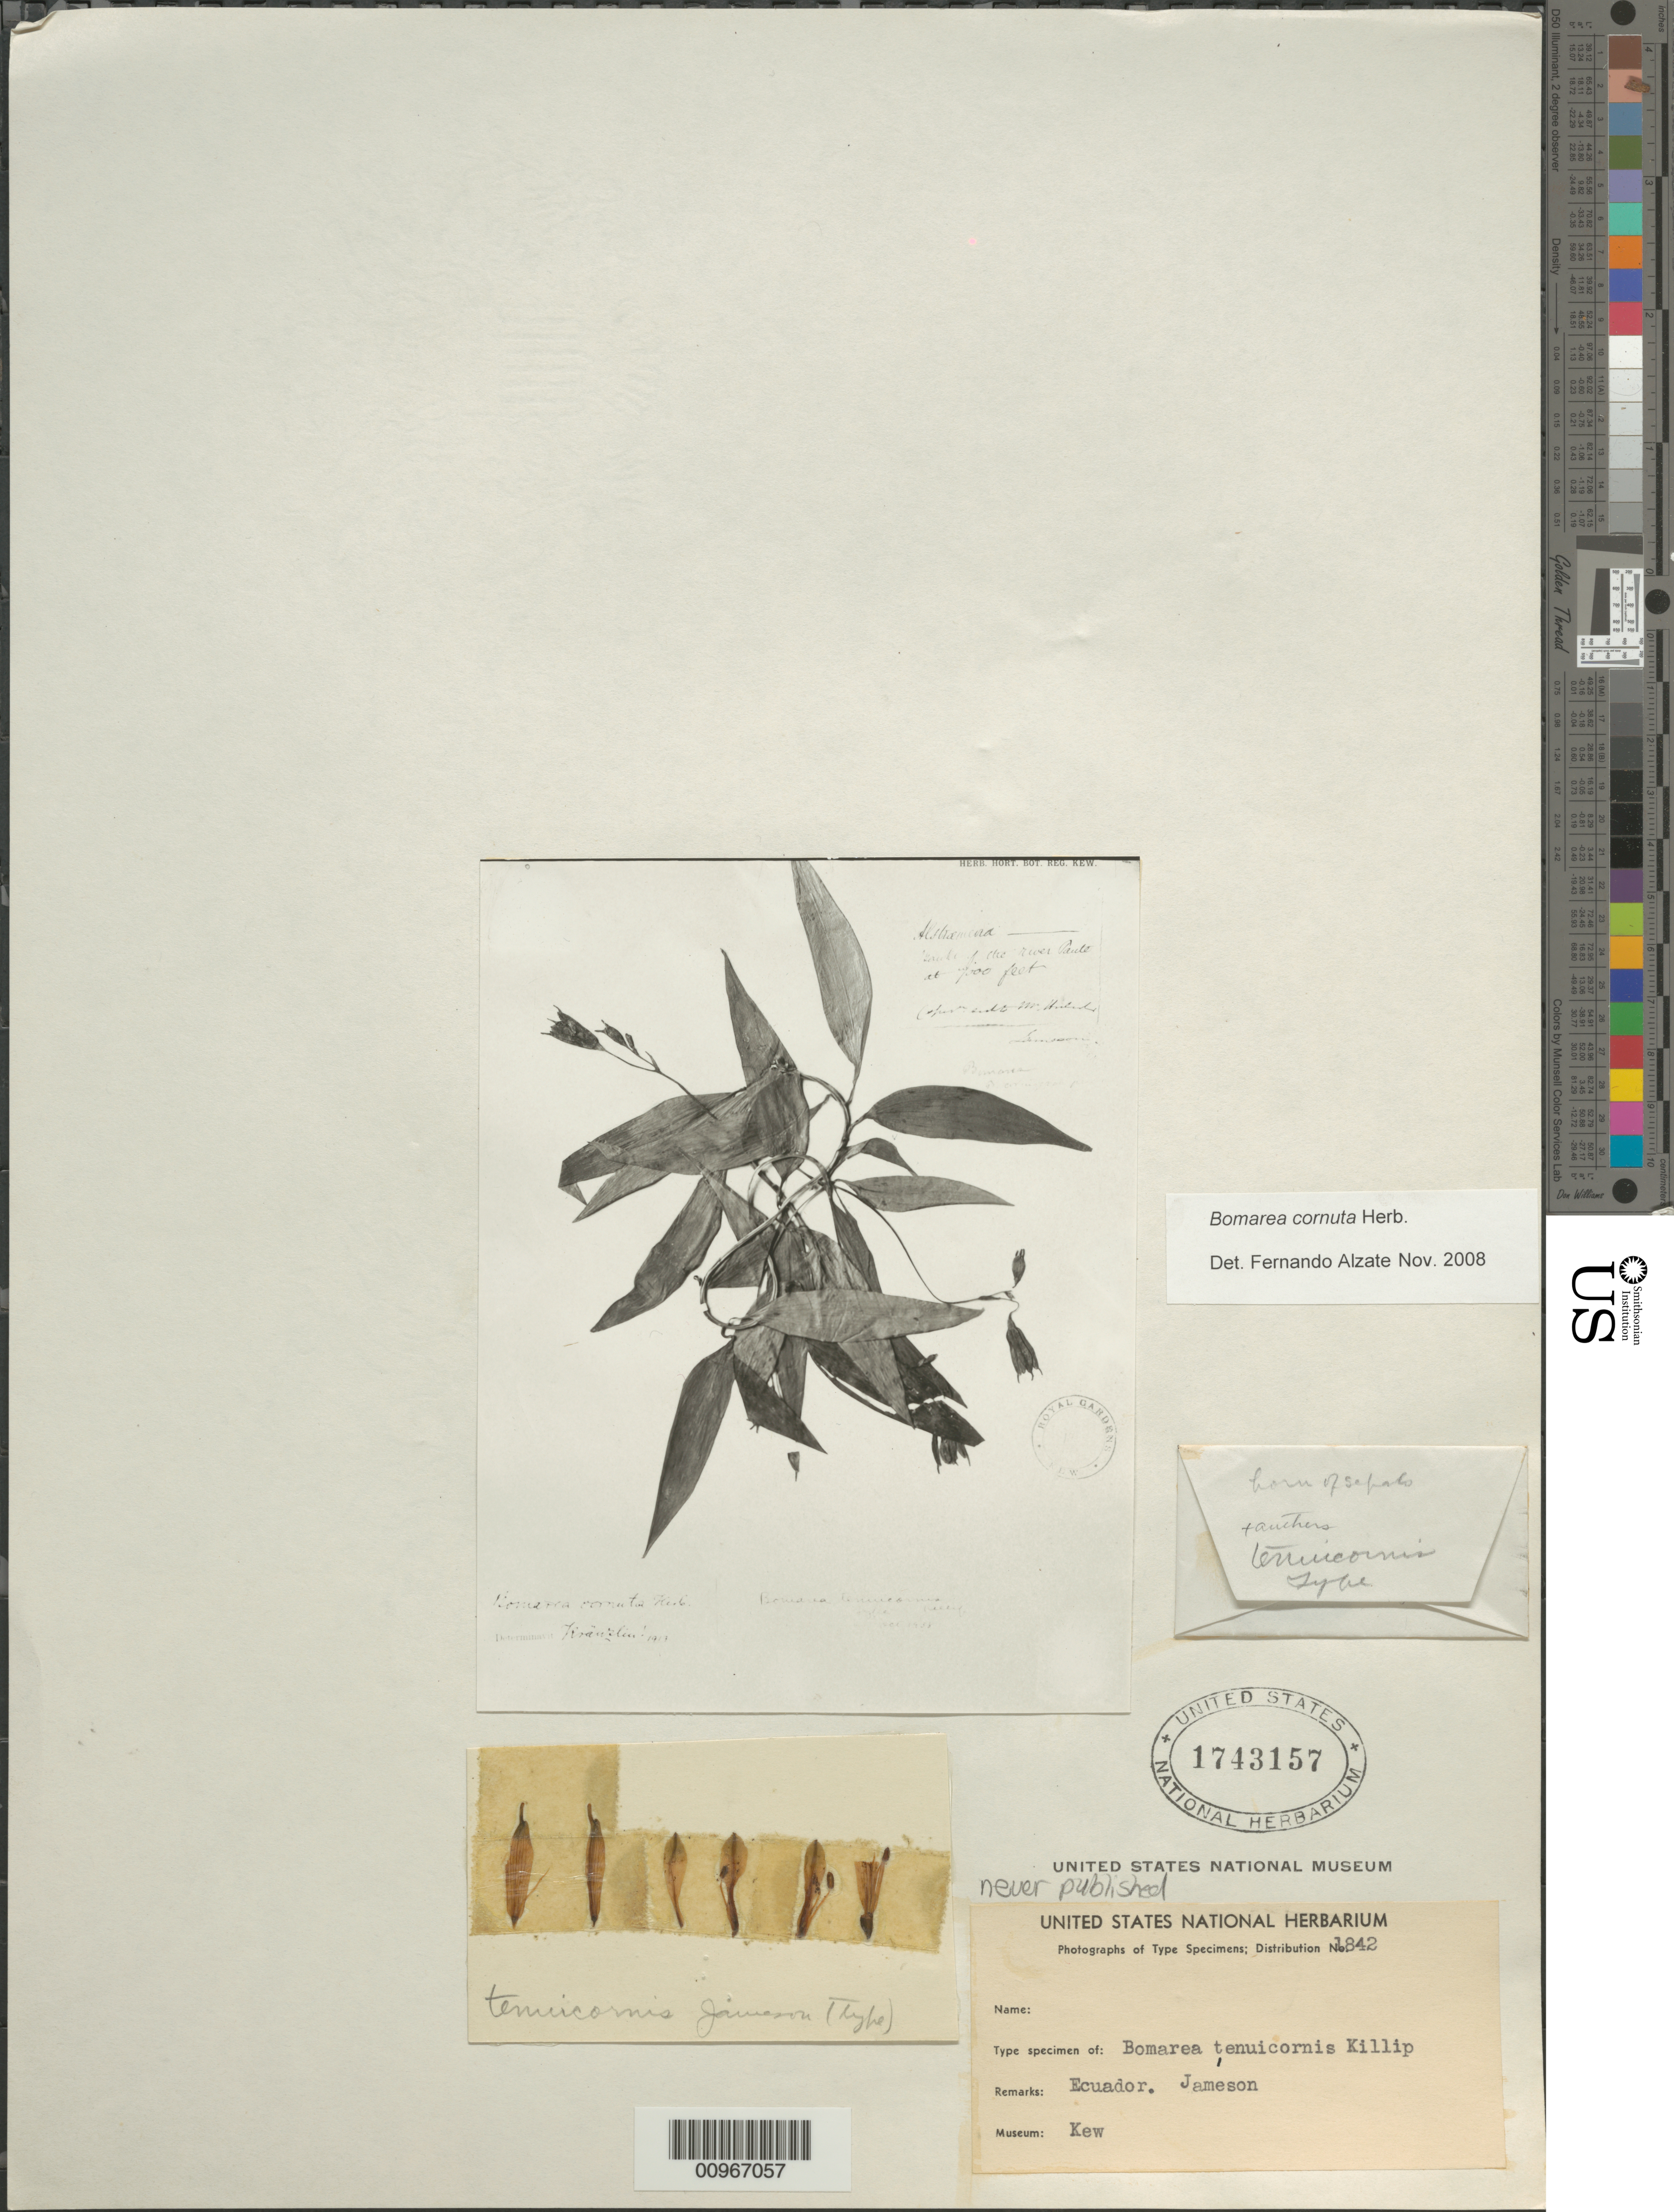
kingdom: Plantae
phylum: Tracheophyta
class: Liliopsida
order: Liliales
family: Alstroemeriaceae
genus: Bomarea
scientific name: Bomarea cornuta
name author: Herb.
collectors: -- Jameson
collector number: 1842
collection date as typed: s.d.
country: Ecuador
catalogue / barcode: US 1743157